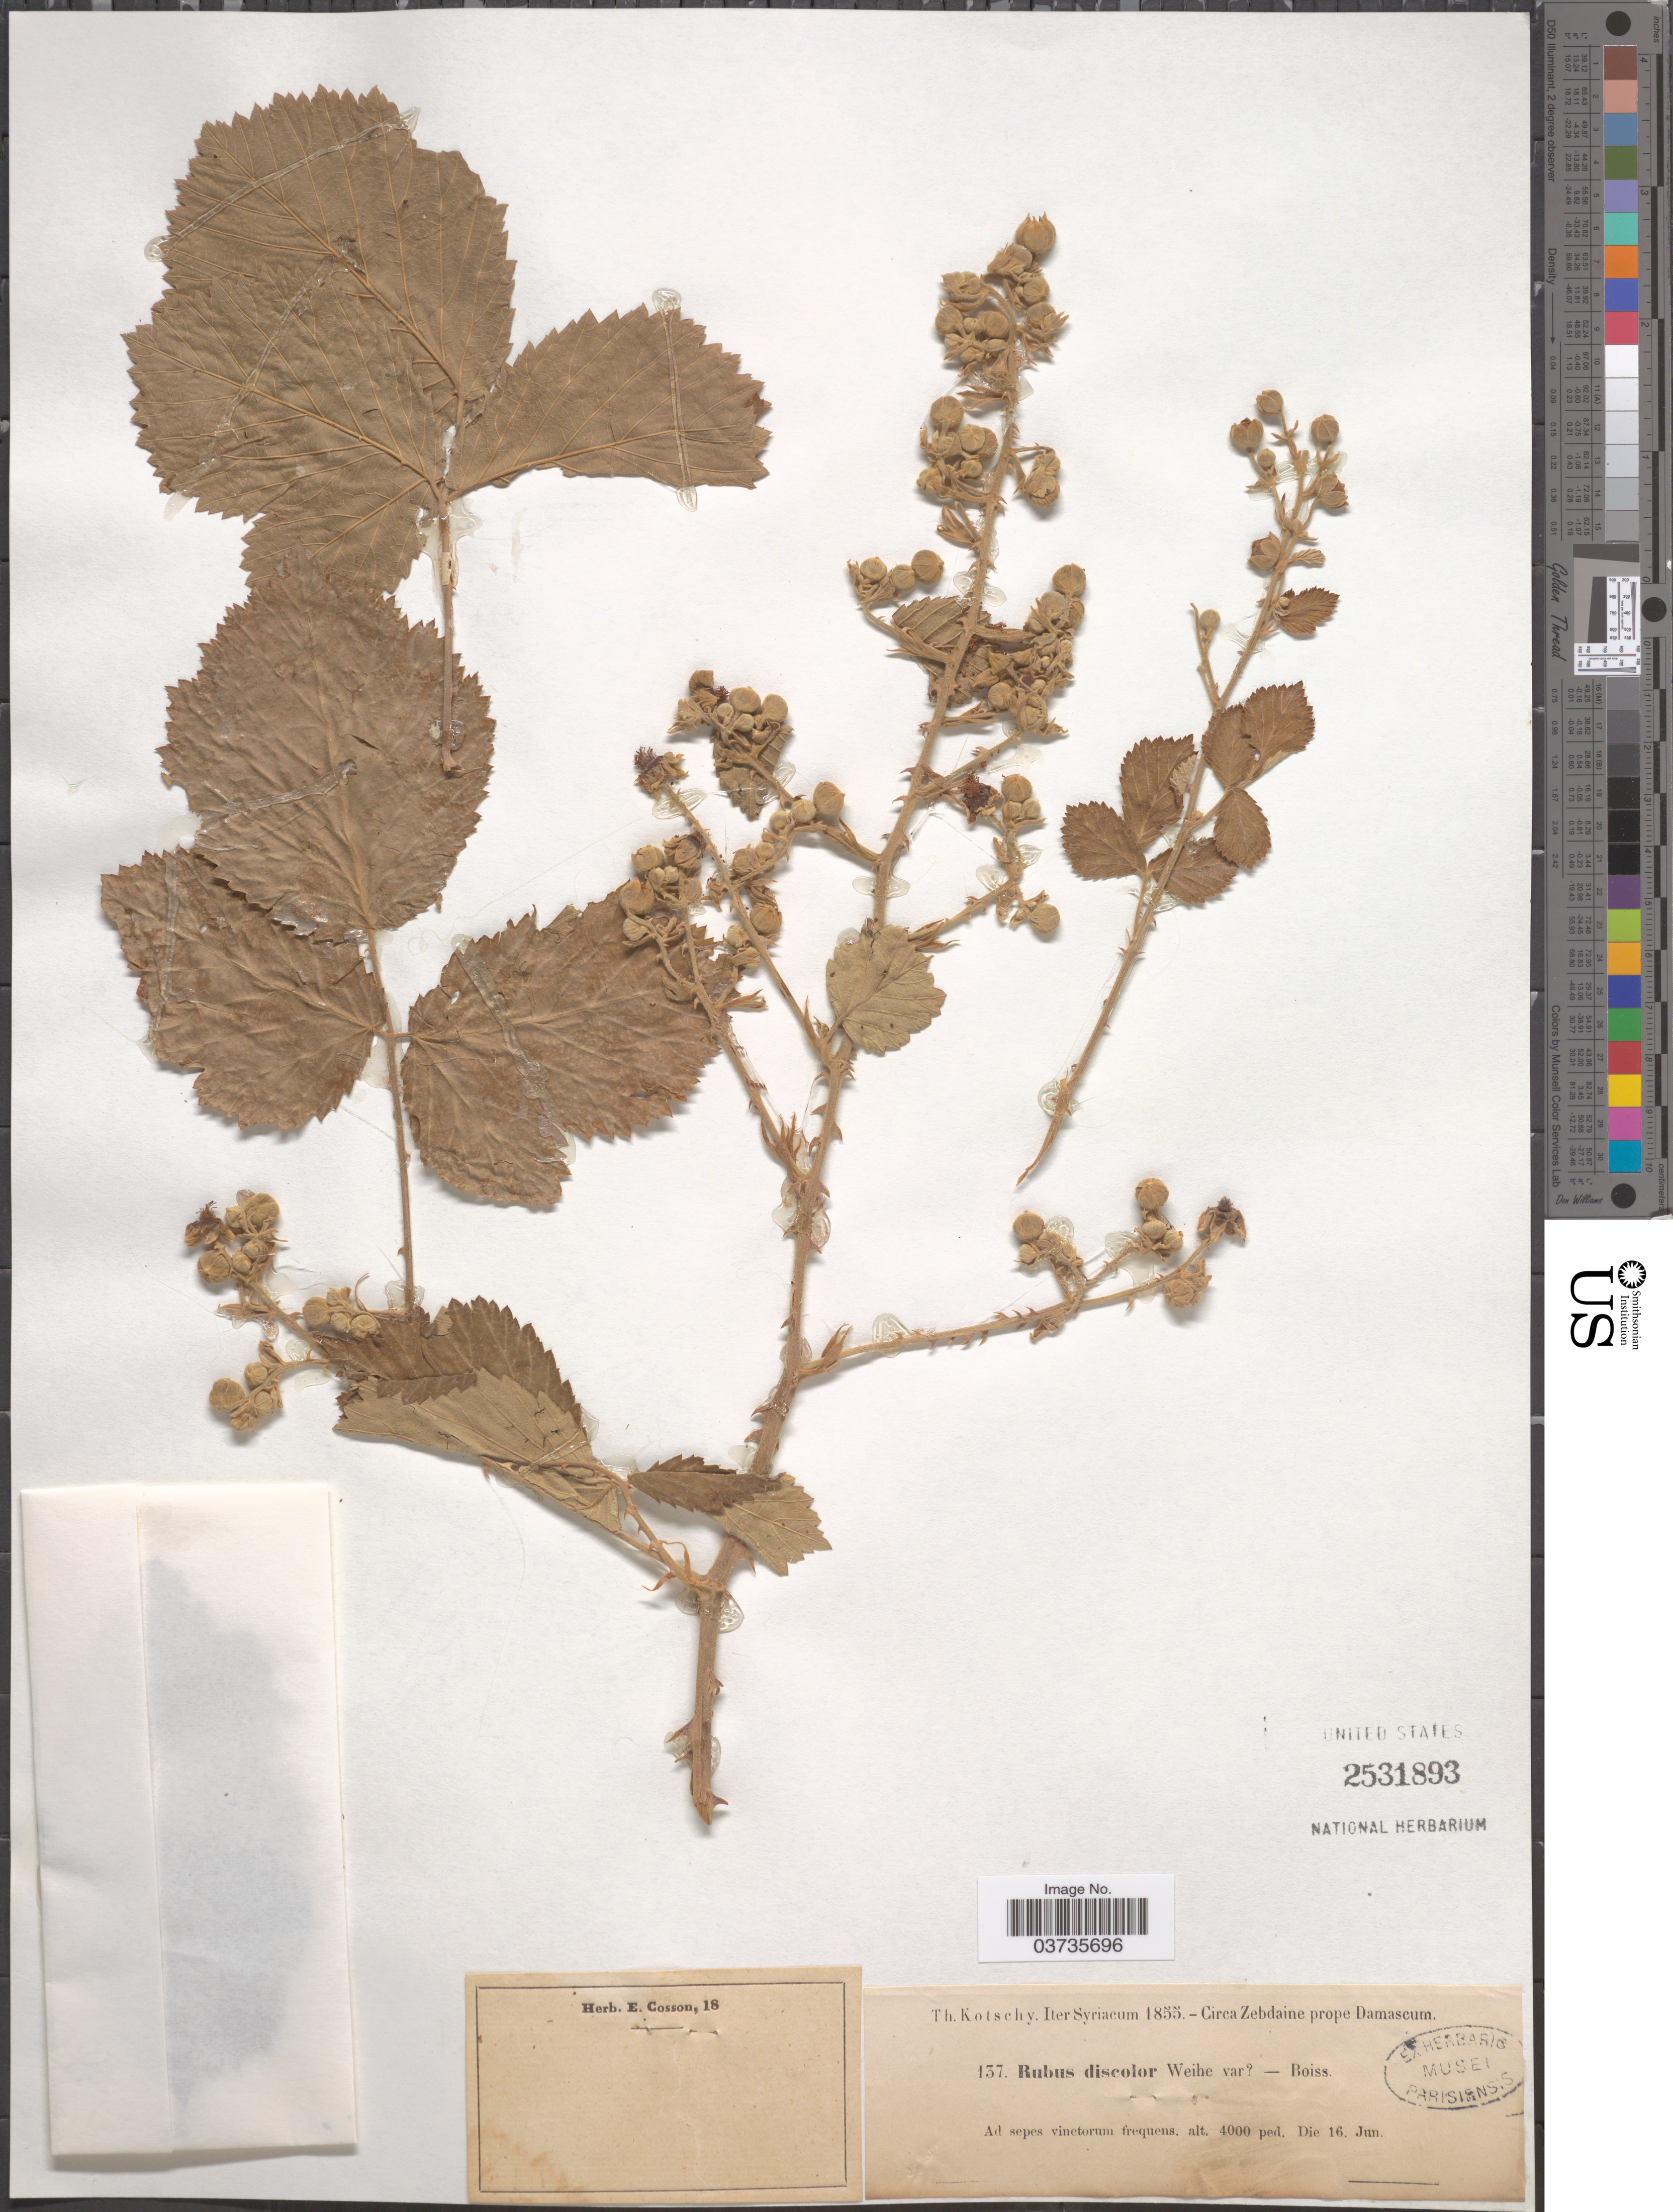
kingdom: Plantae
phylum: Tracheophyta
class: Magnoliopsida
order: Rosales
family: Rosaceae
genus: Rubus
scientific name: Rubus discolor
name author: Weihe & Nees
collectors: K. G. Kotschy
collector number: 137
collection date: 1855-06-16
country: Syria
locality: Iter Syriacum. Circa Zebdaine prope Damascum.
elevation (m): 1219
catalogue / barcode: US 2531893